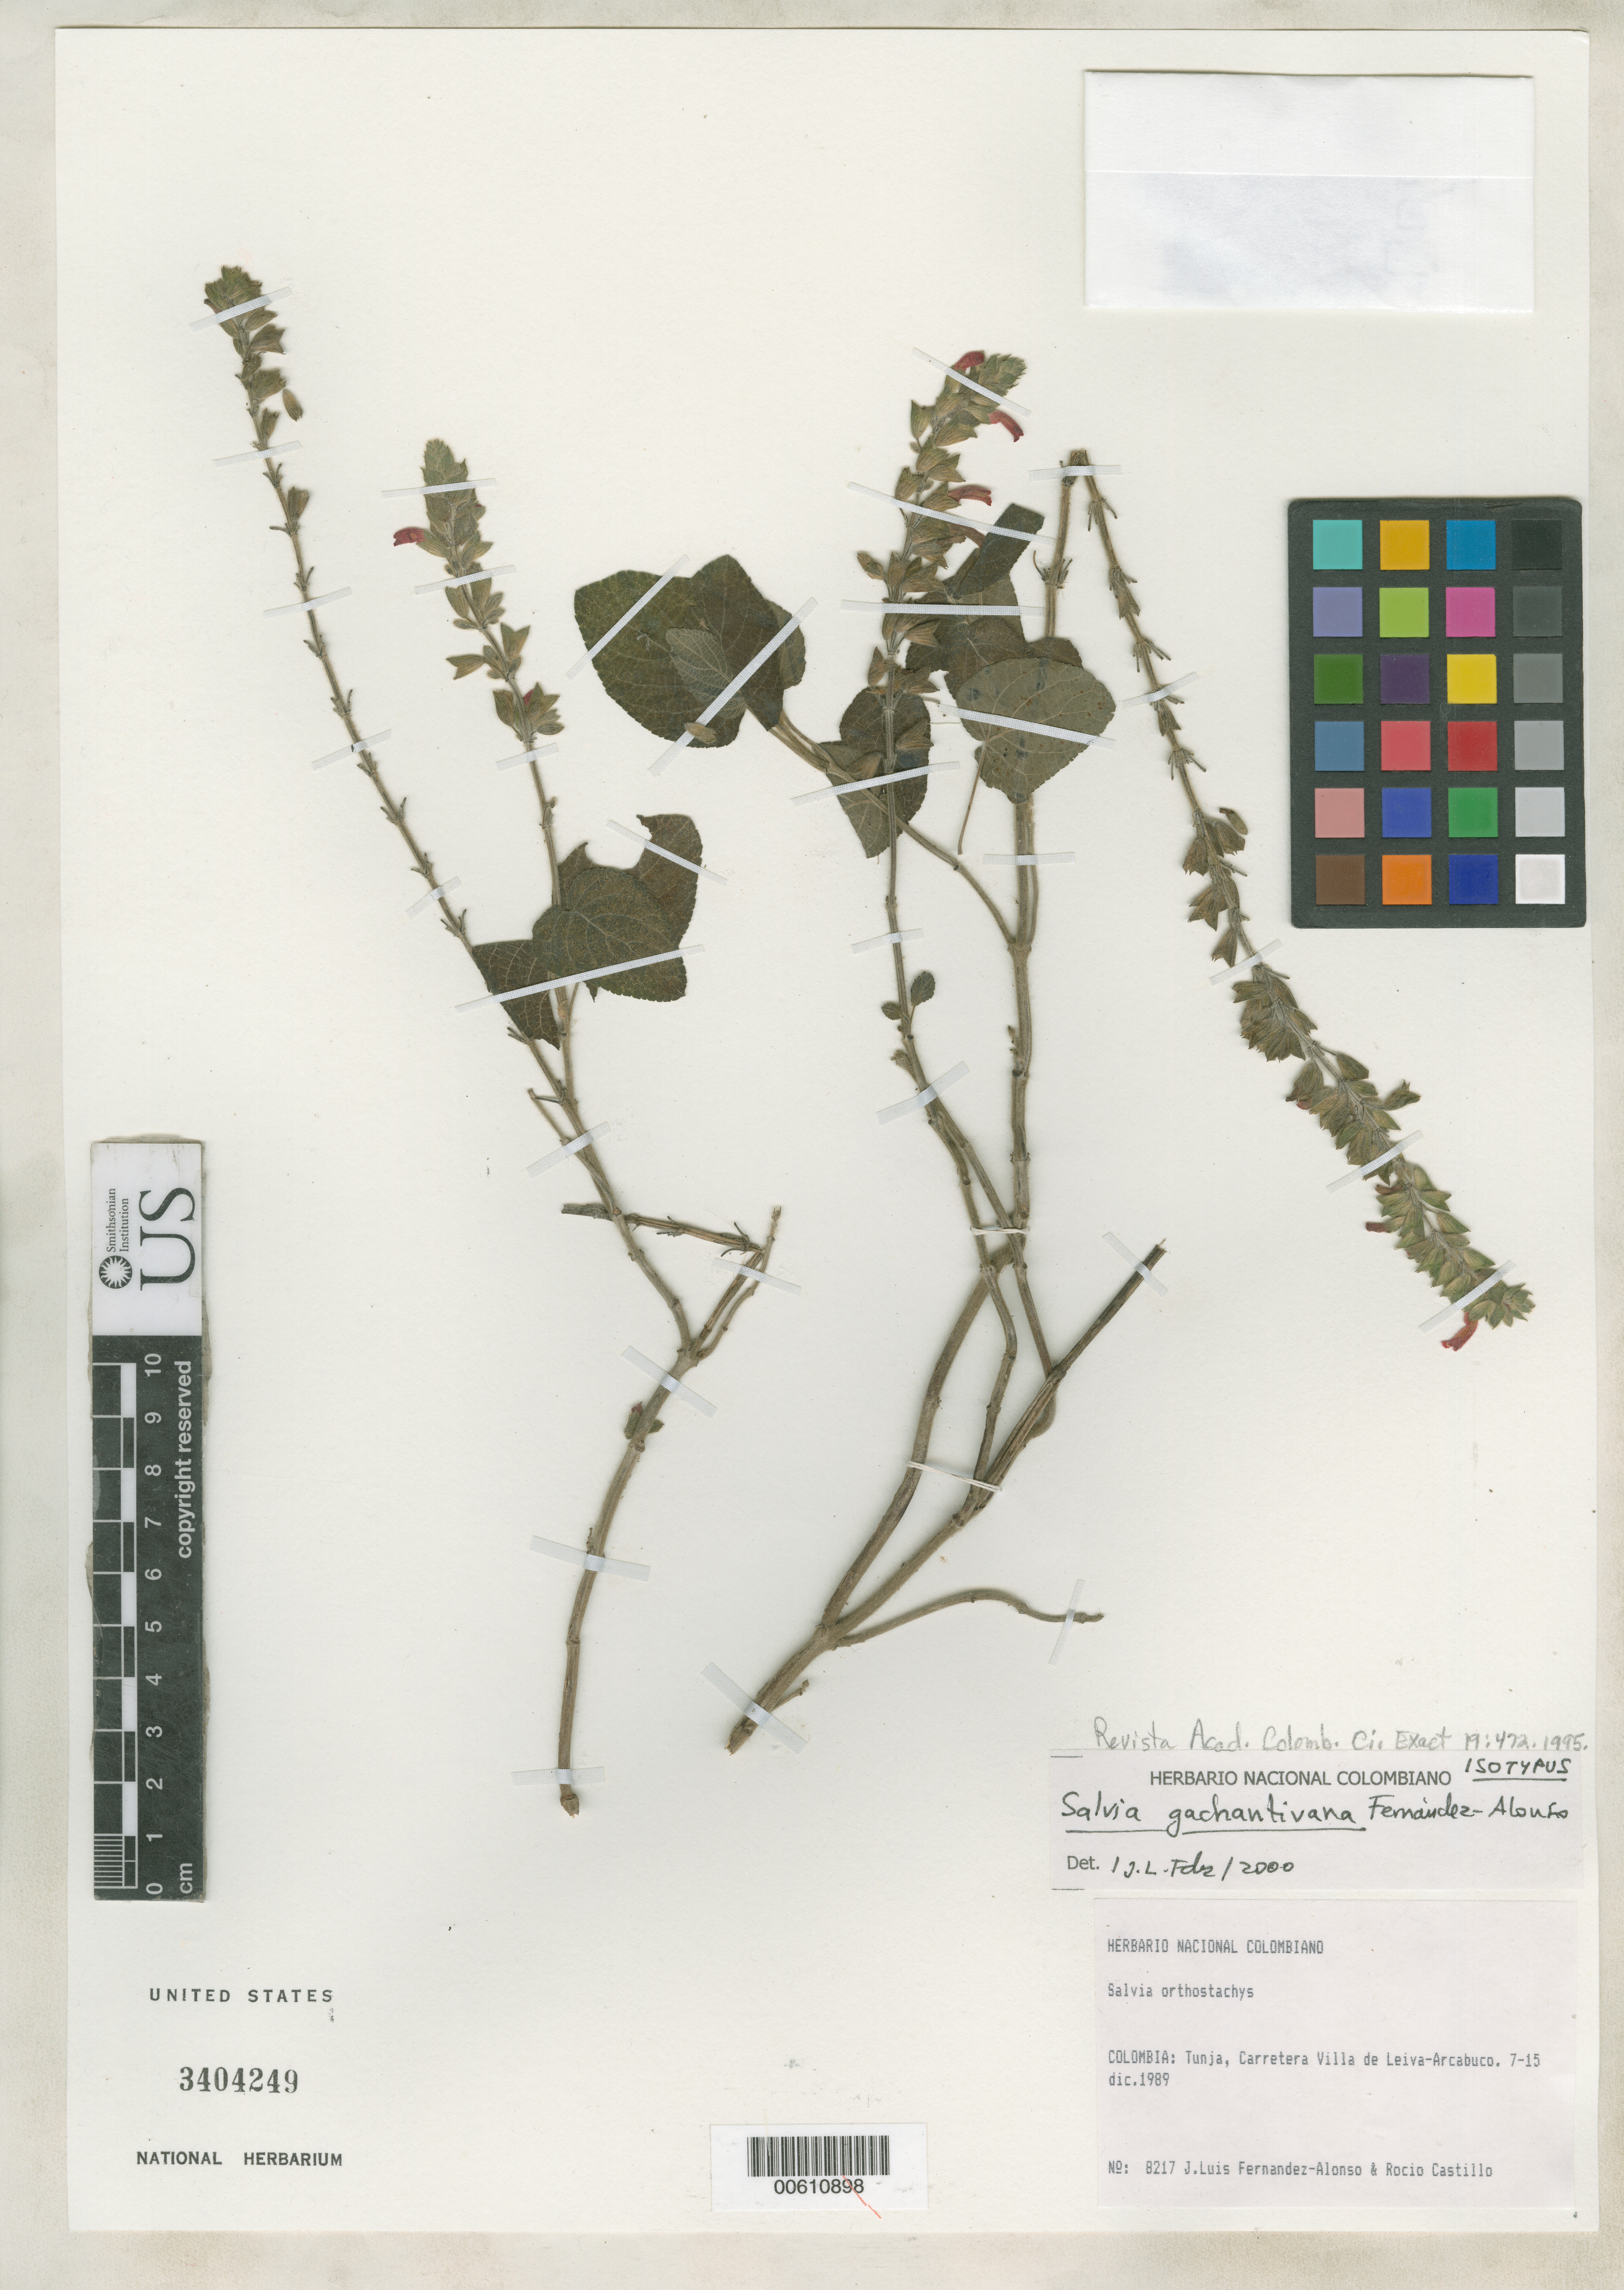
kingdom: Plantae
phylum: Tracheophyta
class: Magnoliopsida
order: Lamiales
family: Lamiaceae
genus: Salvia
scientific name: Salvia gachantivana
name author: Fern. Alonso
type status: Isotype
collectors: J. L. Fernández-Alonso & R. Castillo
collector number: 8217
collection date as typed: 07 Dec 1989 to 15 Dec 1989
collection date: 1989-12-07/1989-12-15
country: Colombia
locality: Tunja, Carretera Villa de Leiva-Arcabuco.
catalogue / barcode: US 3404249